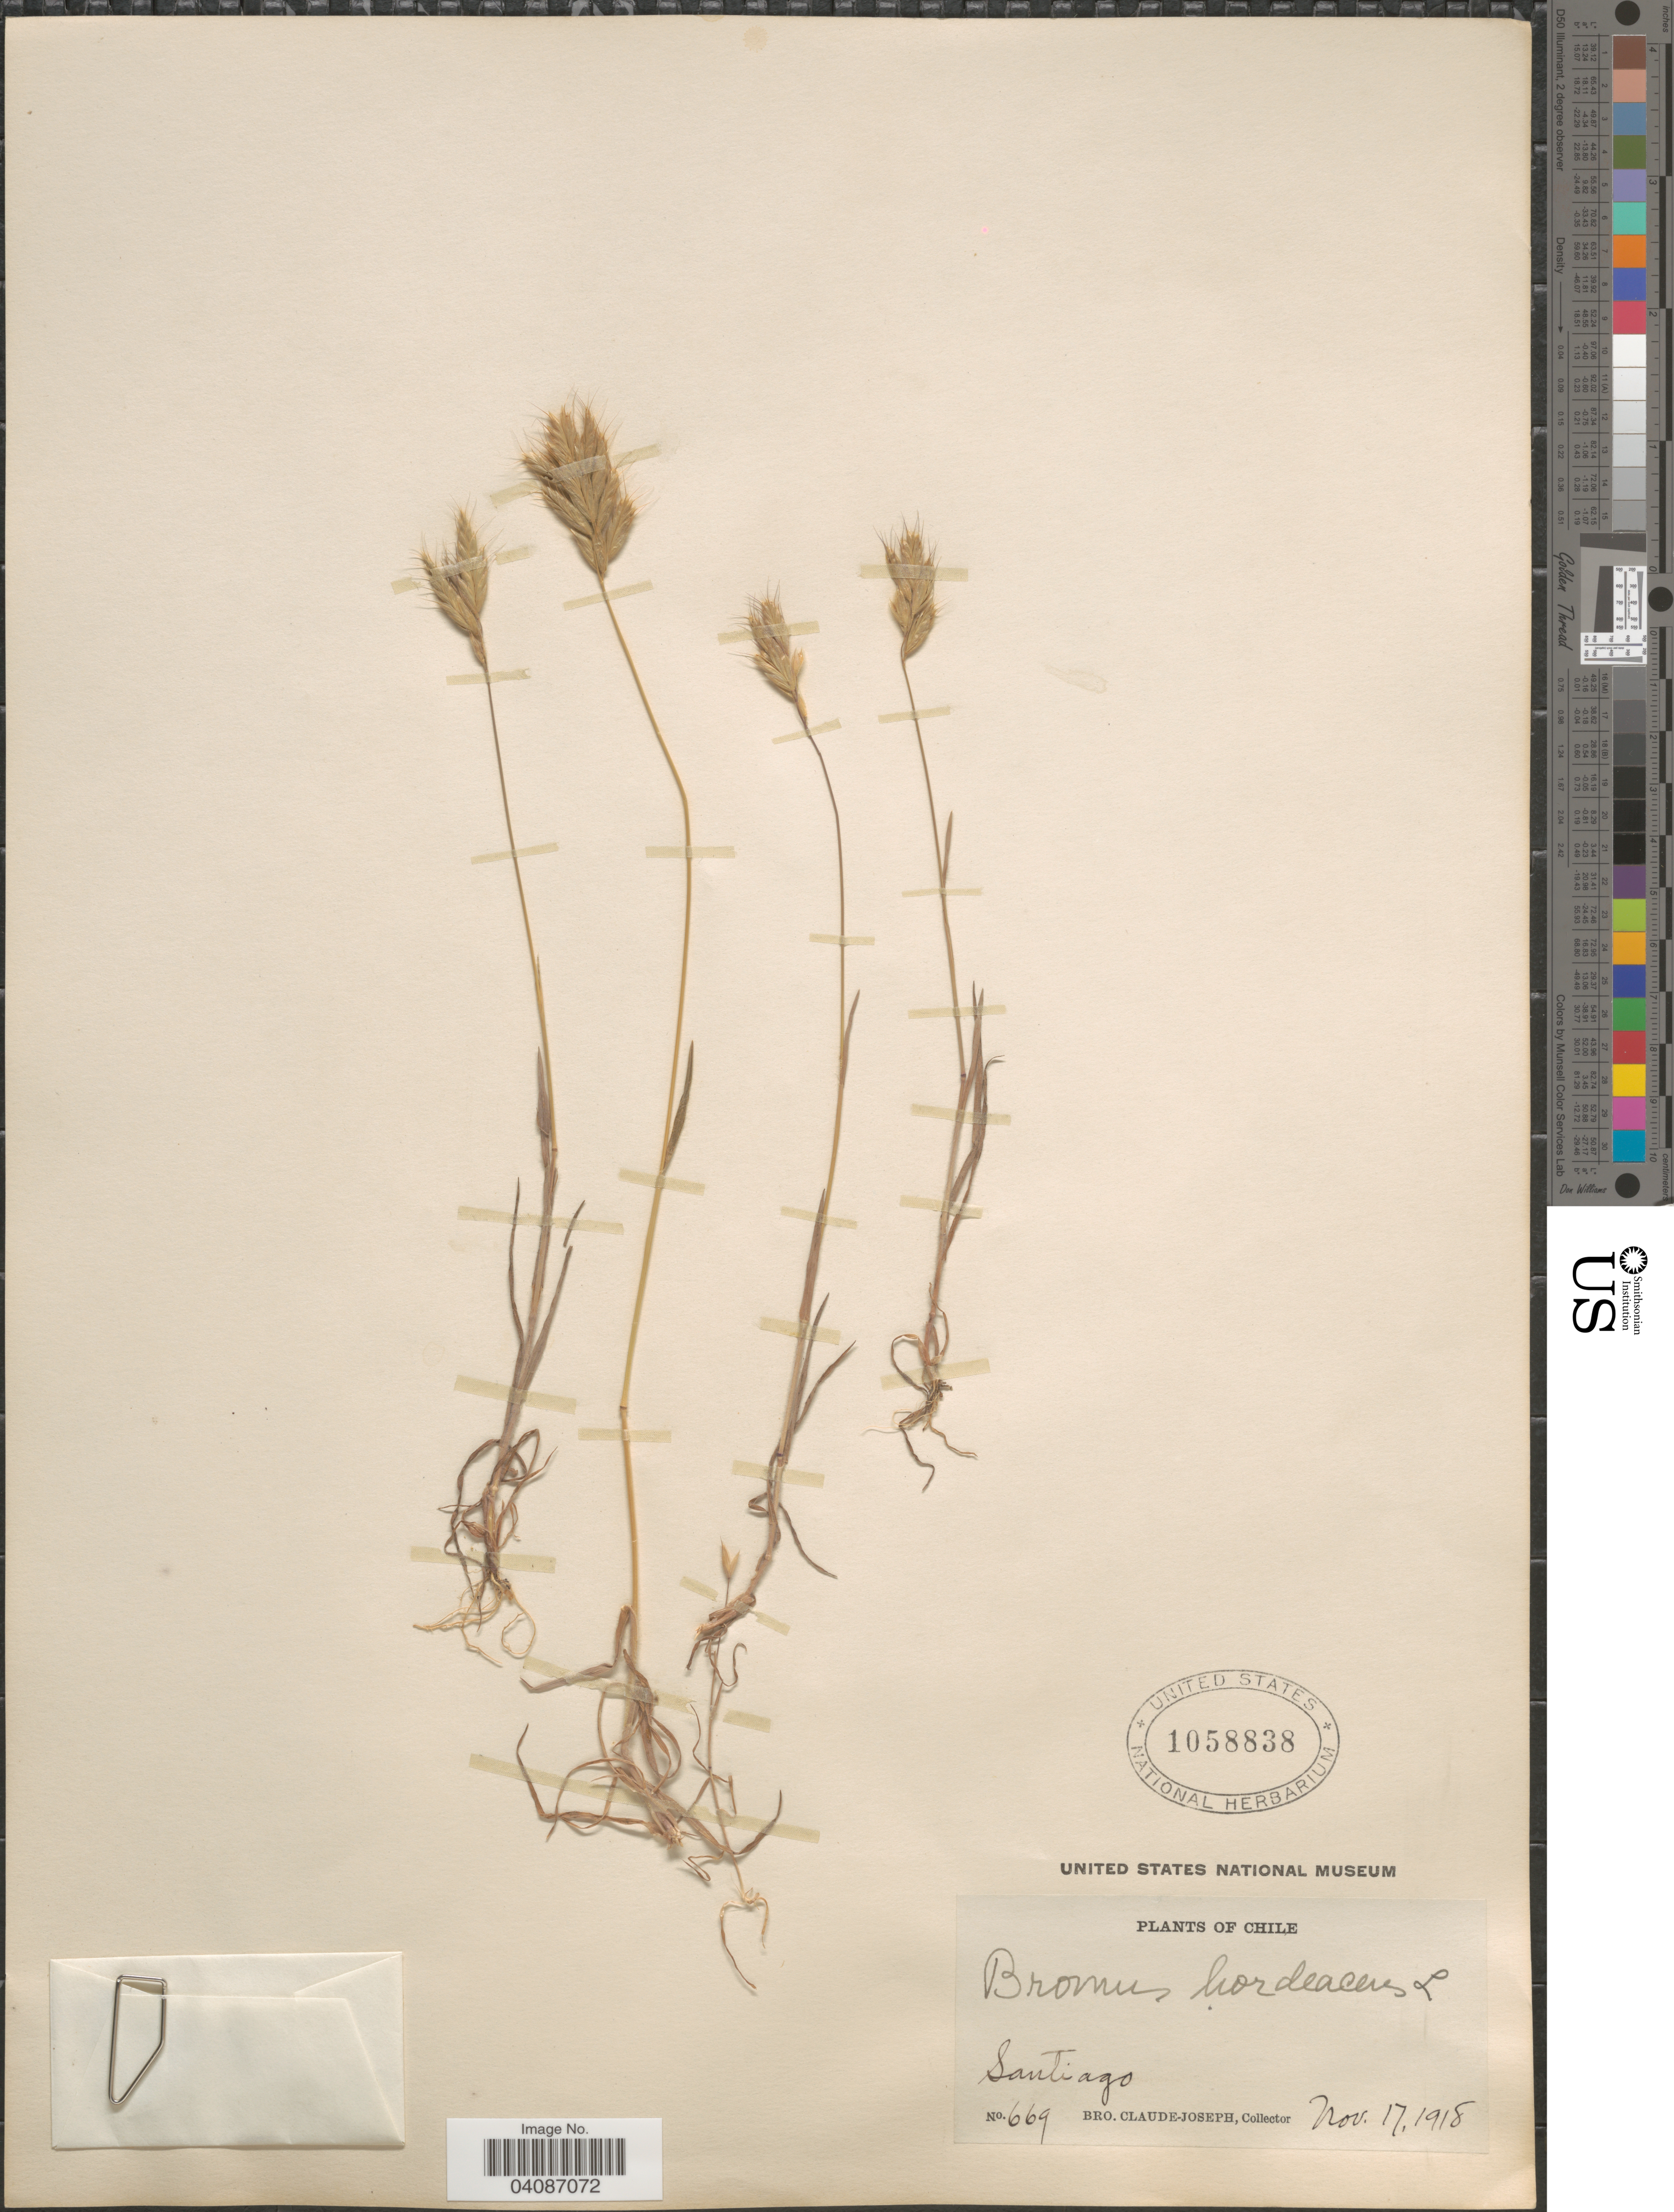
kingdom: Plantae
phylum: Tracheophyta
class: Liliopsida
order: Poales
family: Poaceae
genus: Bromus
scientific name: Bromus hordeaceus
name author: L.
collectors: Bro. Claude-Joseph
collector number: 669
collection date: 1918-11-17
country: Chile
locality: Santiago.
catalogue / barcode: US 1058838